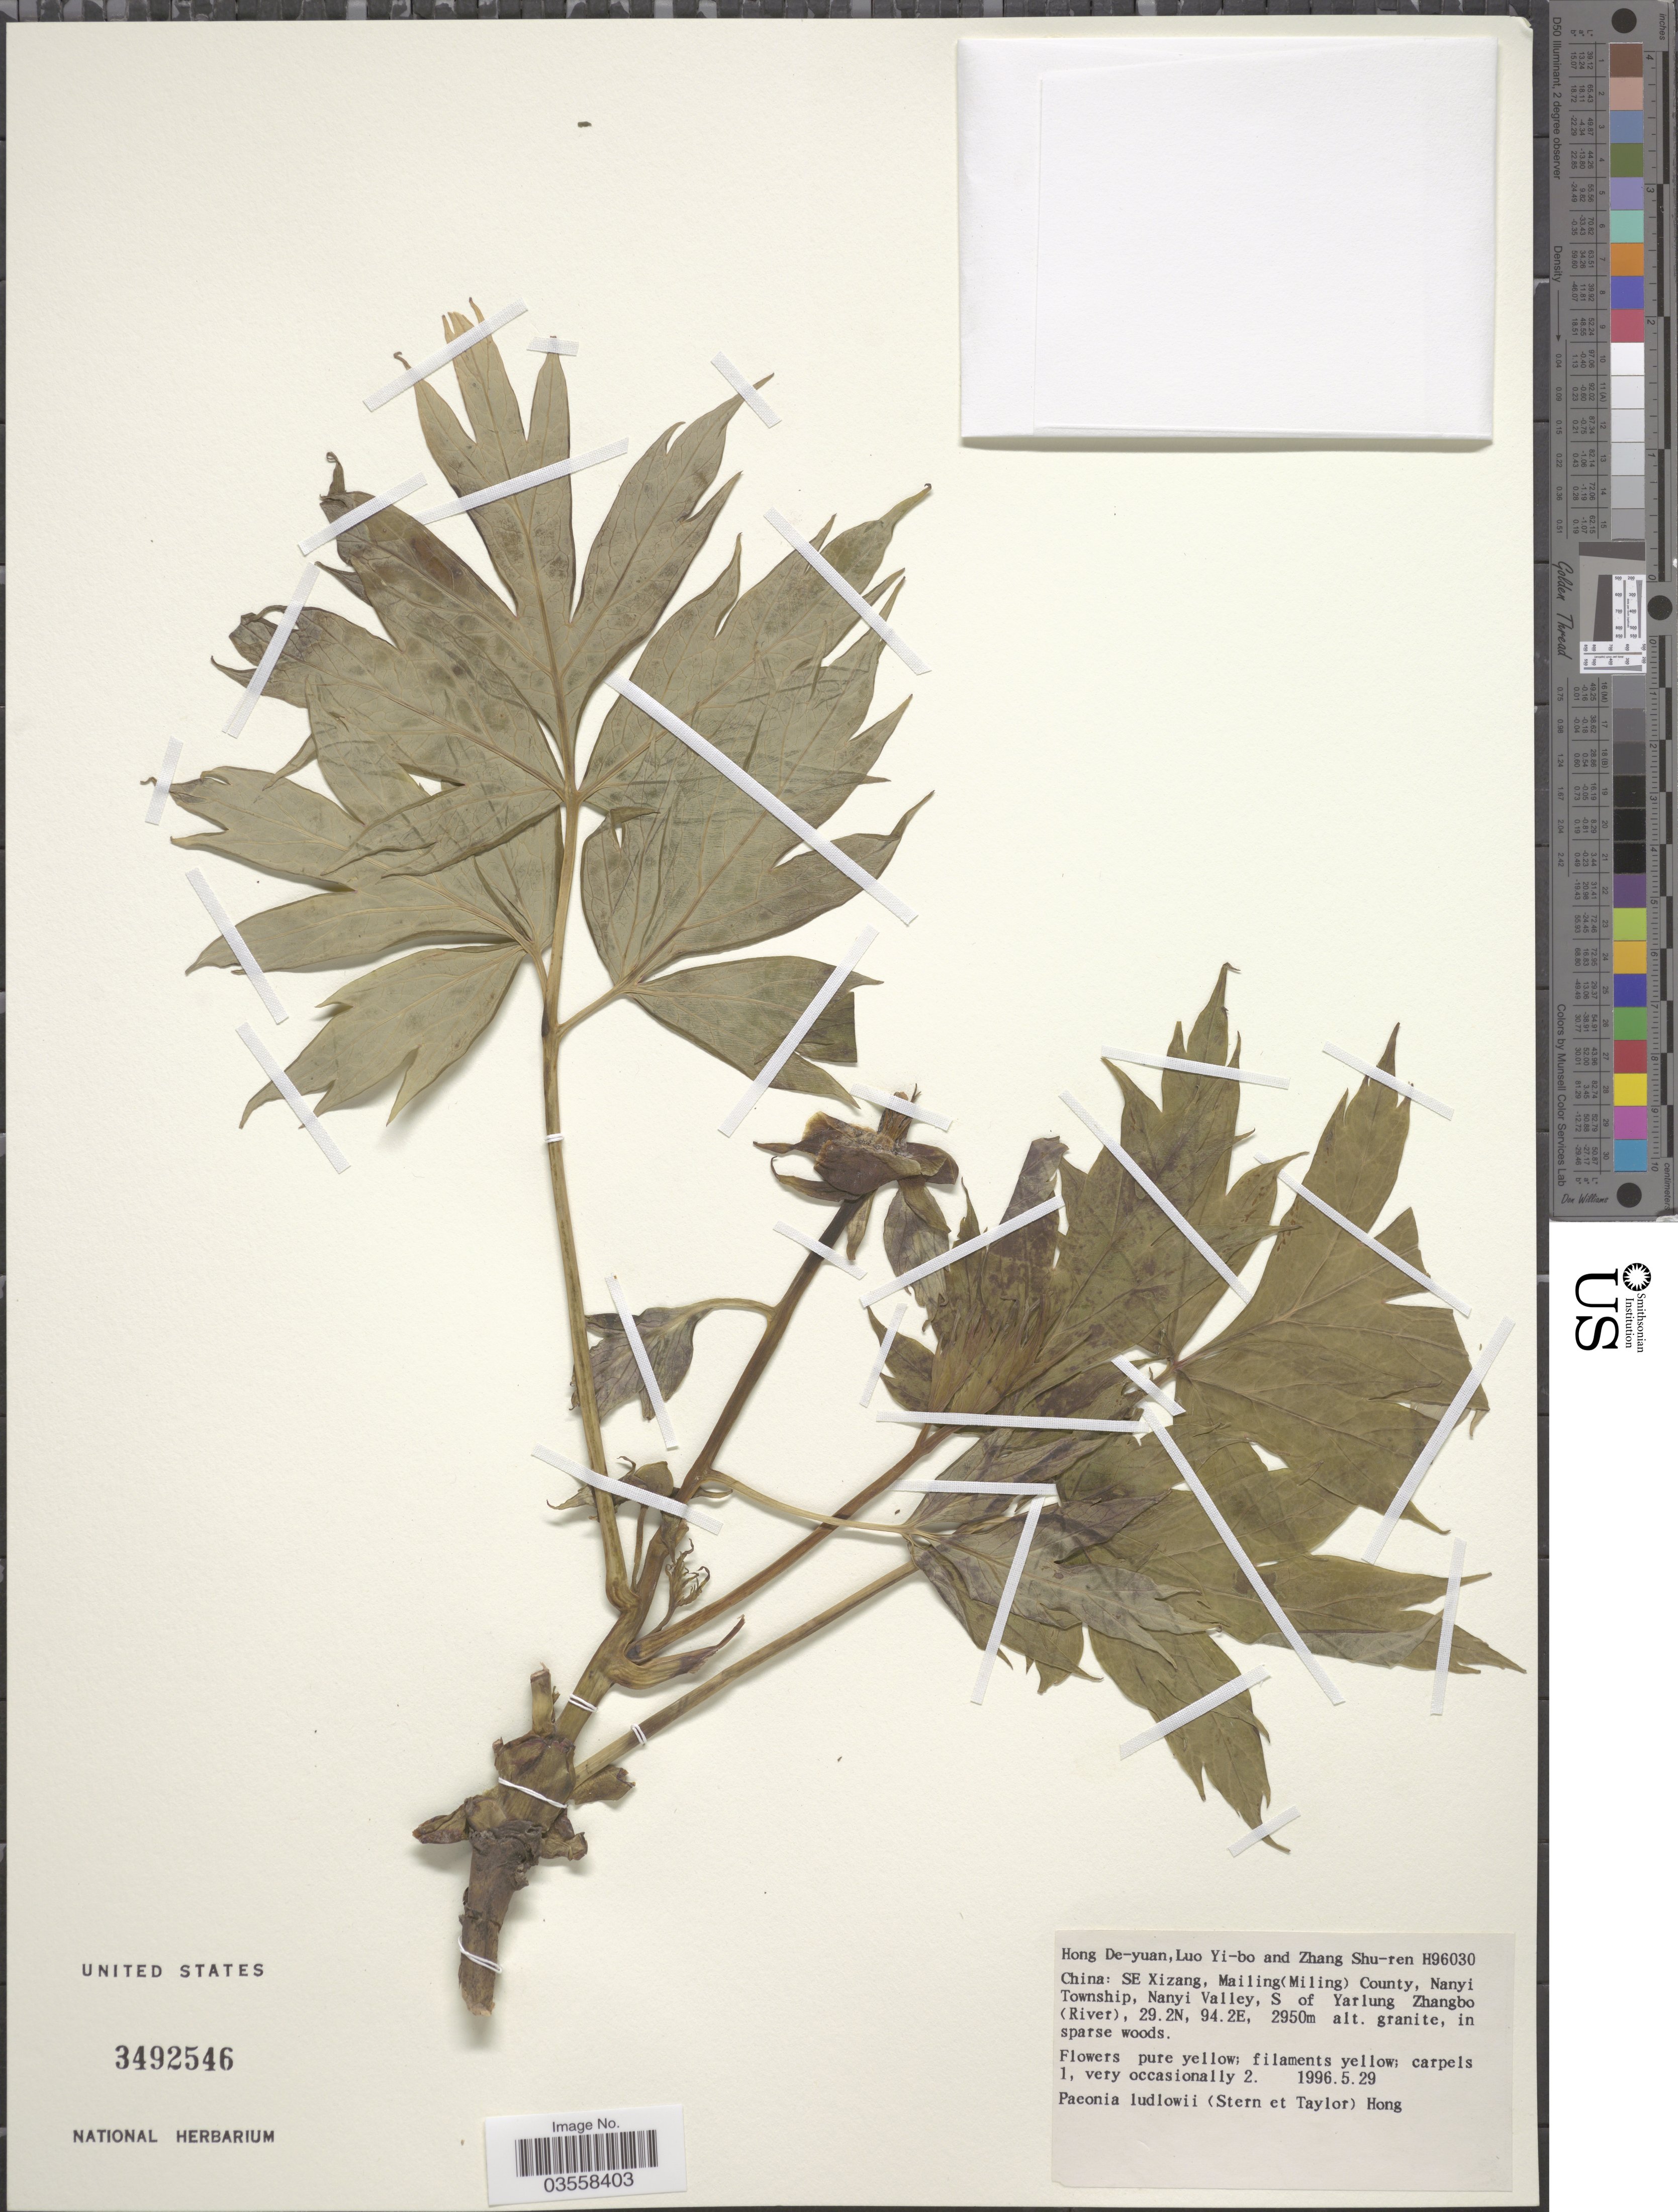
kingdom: Plantae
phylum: Tracheophyta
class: Magnoliopsida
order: Saxifragales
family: Paeoniaceae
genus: Paeonia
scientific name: Paeonia ludlowii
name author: (Stern & G. Taylor) D.Y. Hong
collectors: D.-Y. Hong, Y. Luo & S. R. Zhang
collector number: H96030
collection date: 1996-05-29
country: China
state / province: Xizang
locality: SE Xizang, Mailing (Miling) County, Nanyi Township, Nanyi Valley, S of Yarlung Zhangbo (River).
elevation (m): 2950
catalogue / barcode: US 3492546